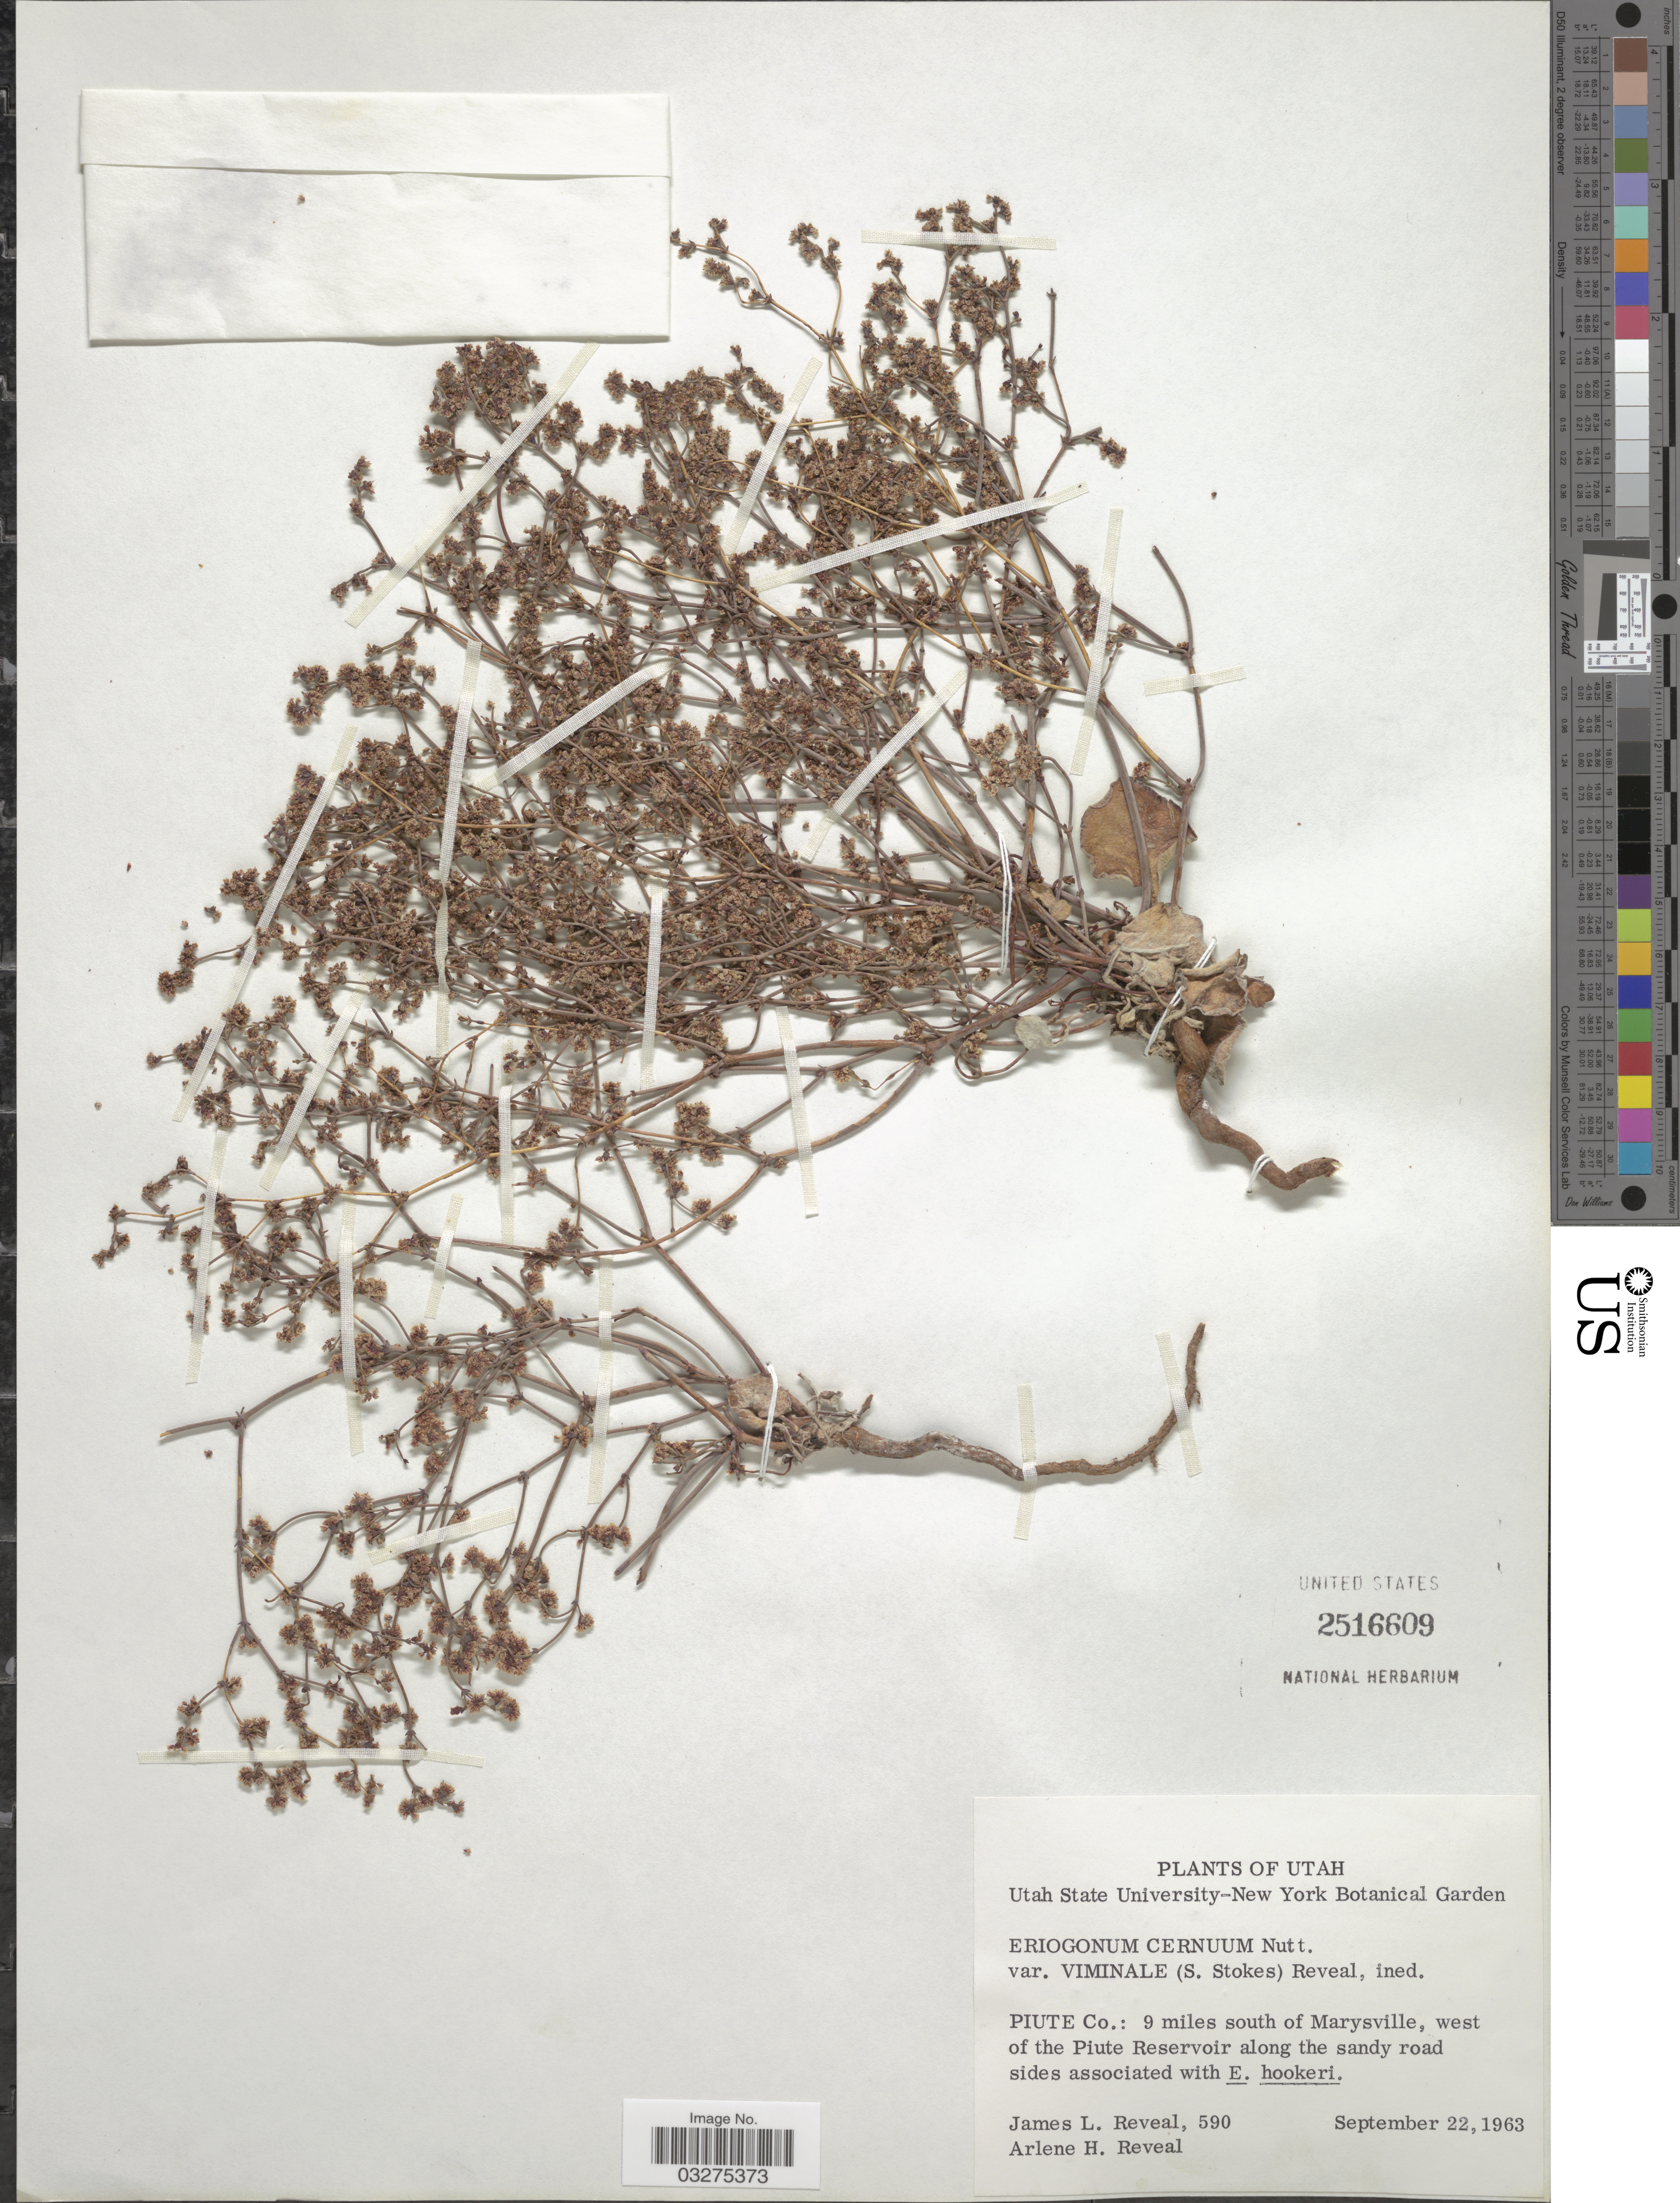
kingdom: Plantae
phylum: Tracheophyta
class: Magnoliopsida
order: Caryophyllales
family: Polygonaceae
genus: Eriogonum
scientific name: Eriogonum cernuum var. viminale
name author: (S. Stokes) Reveal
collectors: J. L. Reveal & A. H. Reveal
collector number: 590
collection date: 1963-09-22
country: United States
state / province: Utah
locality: Piute Co.: 9 miles south of Marysville, west of the Piute Reservoir along the sandy road sides.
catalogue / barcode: US 2516609